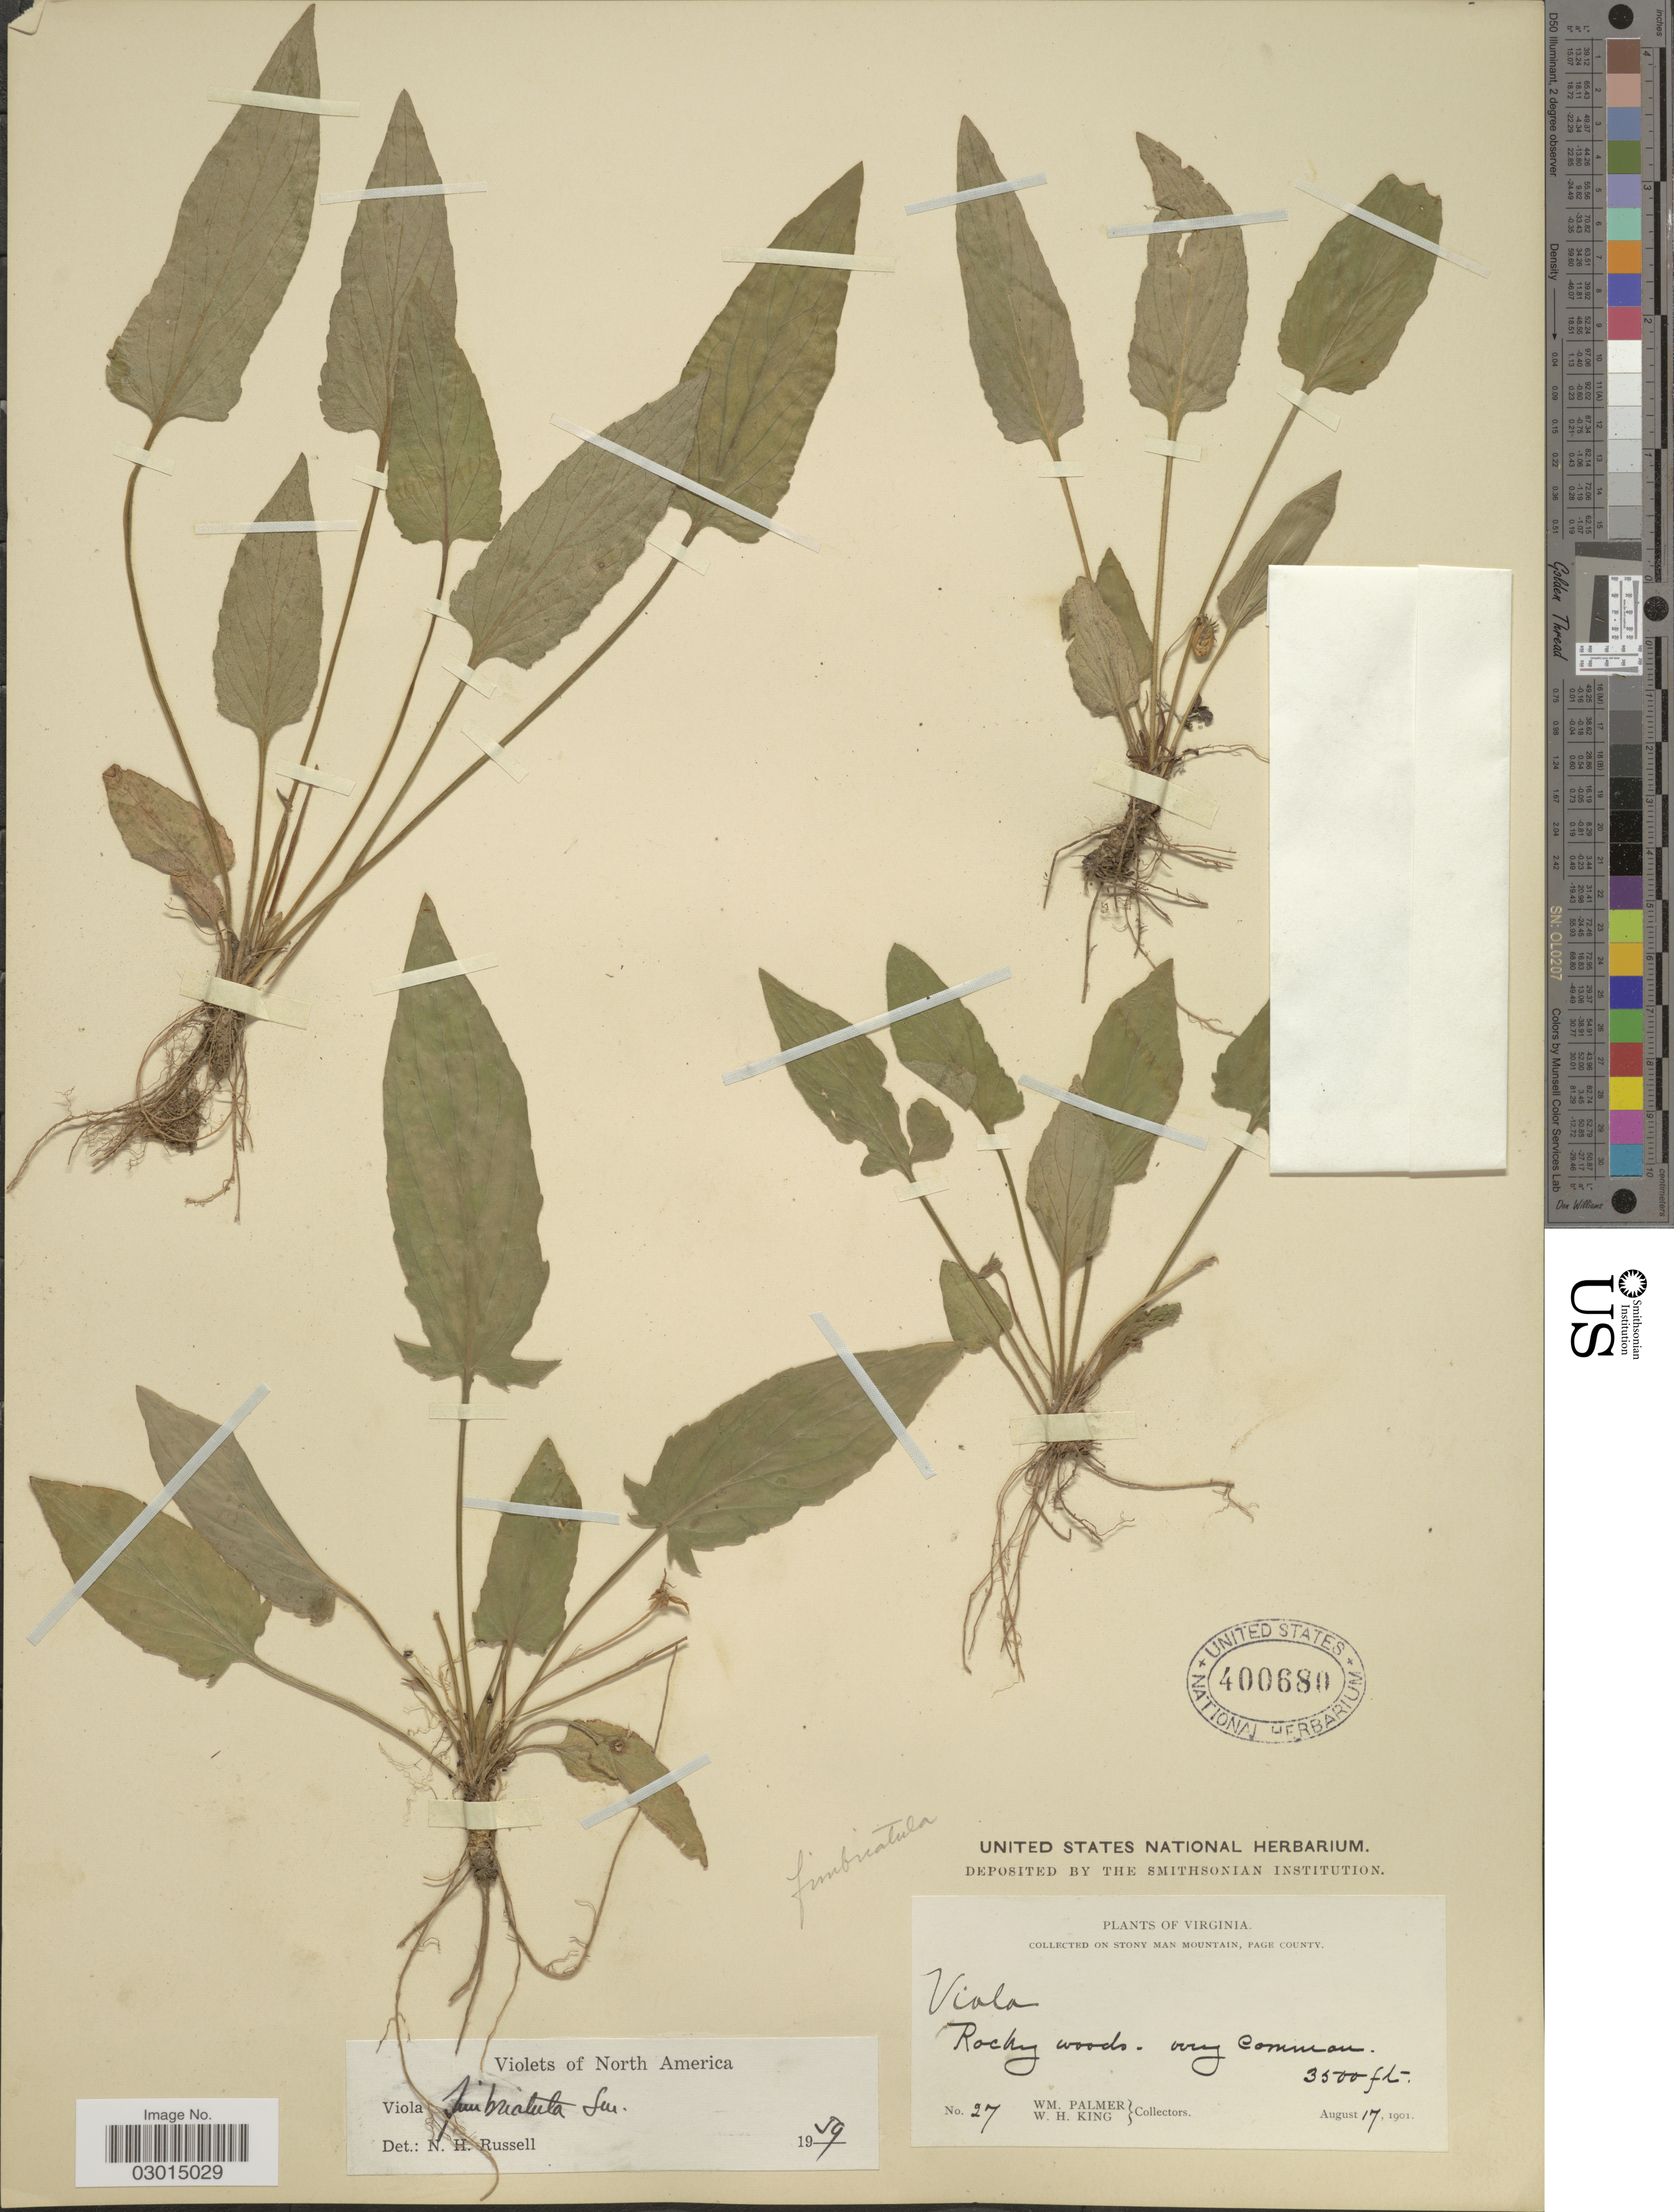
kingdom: Plantae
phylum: Tracheophyta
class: Magnoliopsida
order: Malpighiales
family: Violaceae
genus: Viola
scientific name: Viola fimbriatula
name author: Small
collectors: W. Palmer & W. H. King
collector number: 27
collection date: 1901-08-17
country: United States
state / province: Virginia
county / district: Page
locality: Collected on Stony Man Mountain Rocky woods, very common.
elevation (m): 1067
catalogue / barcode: US 400680